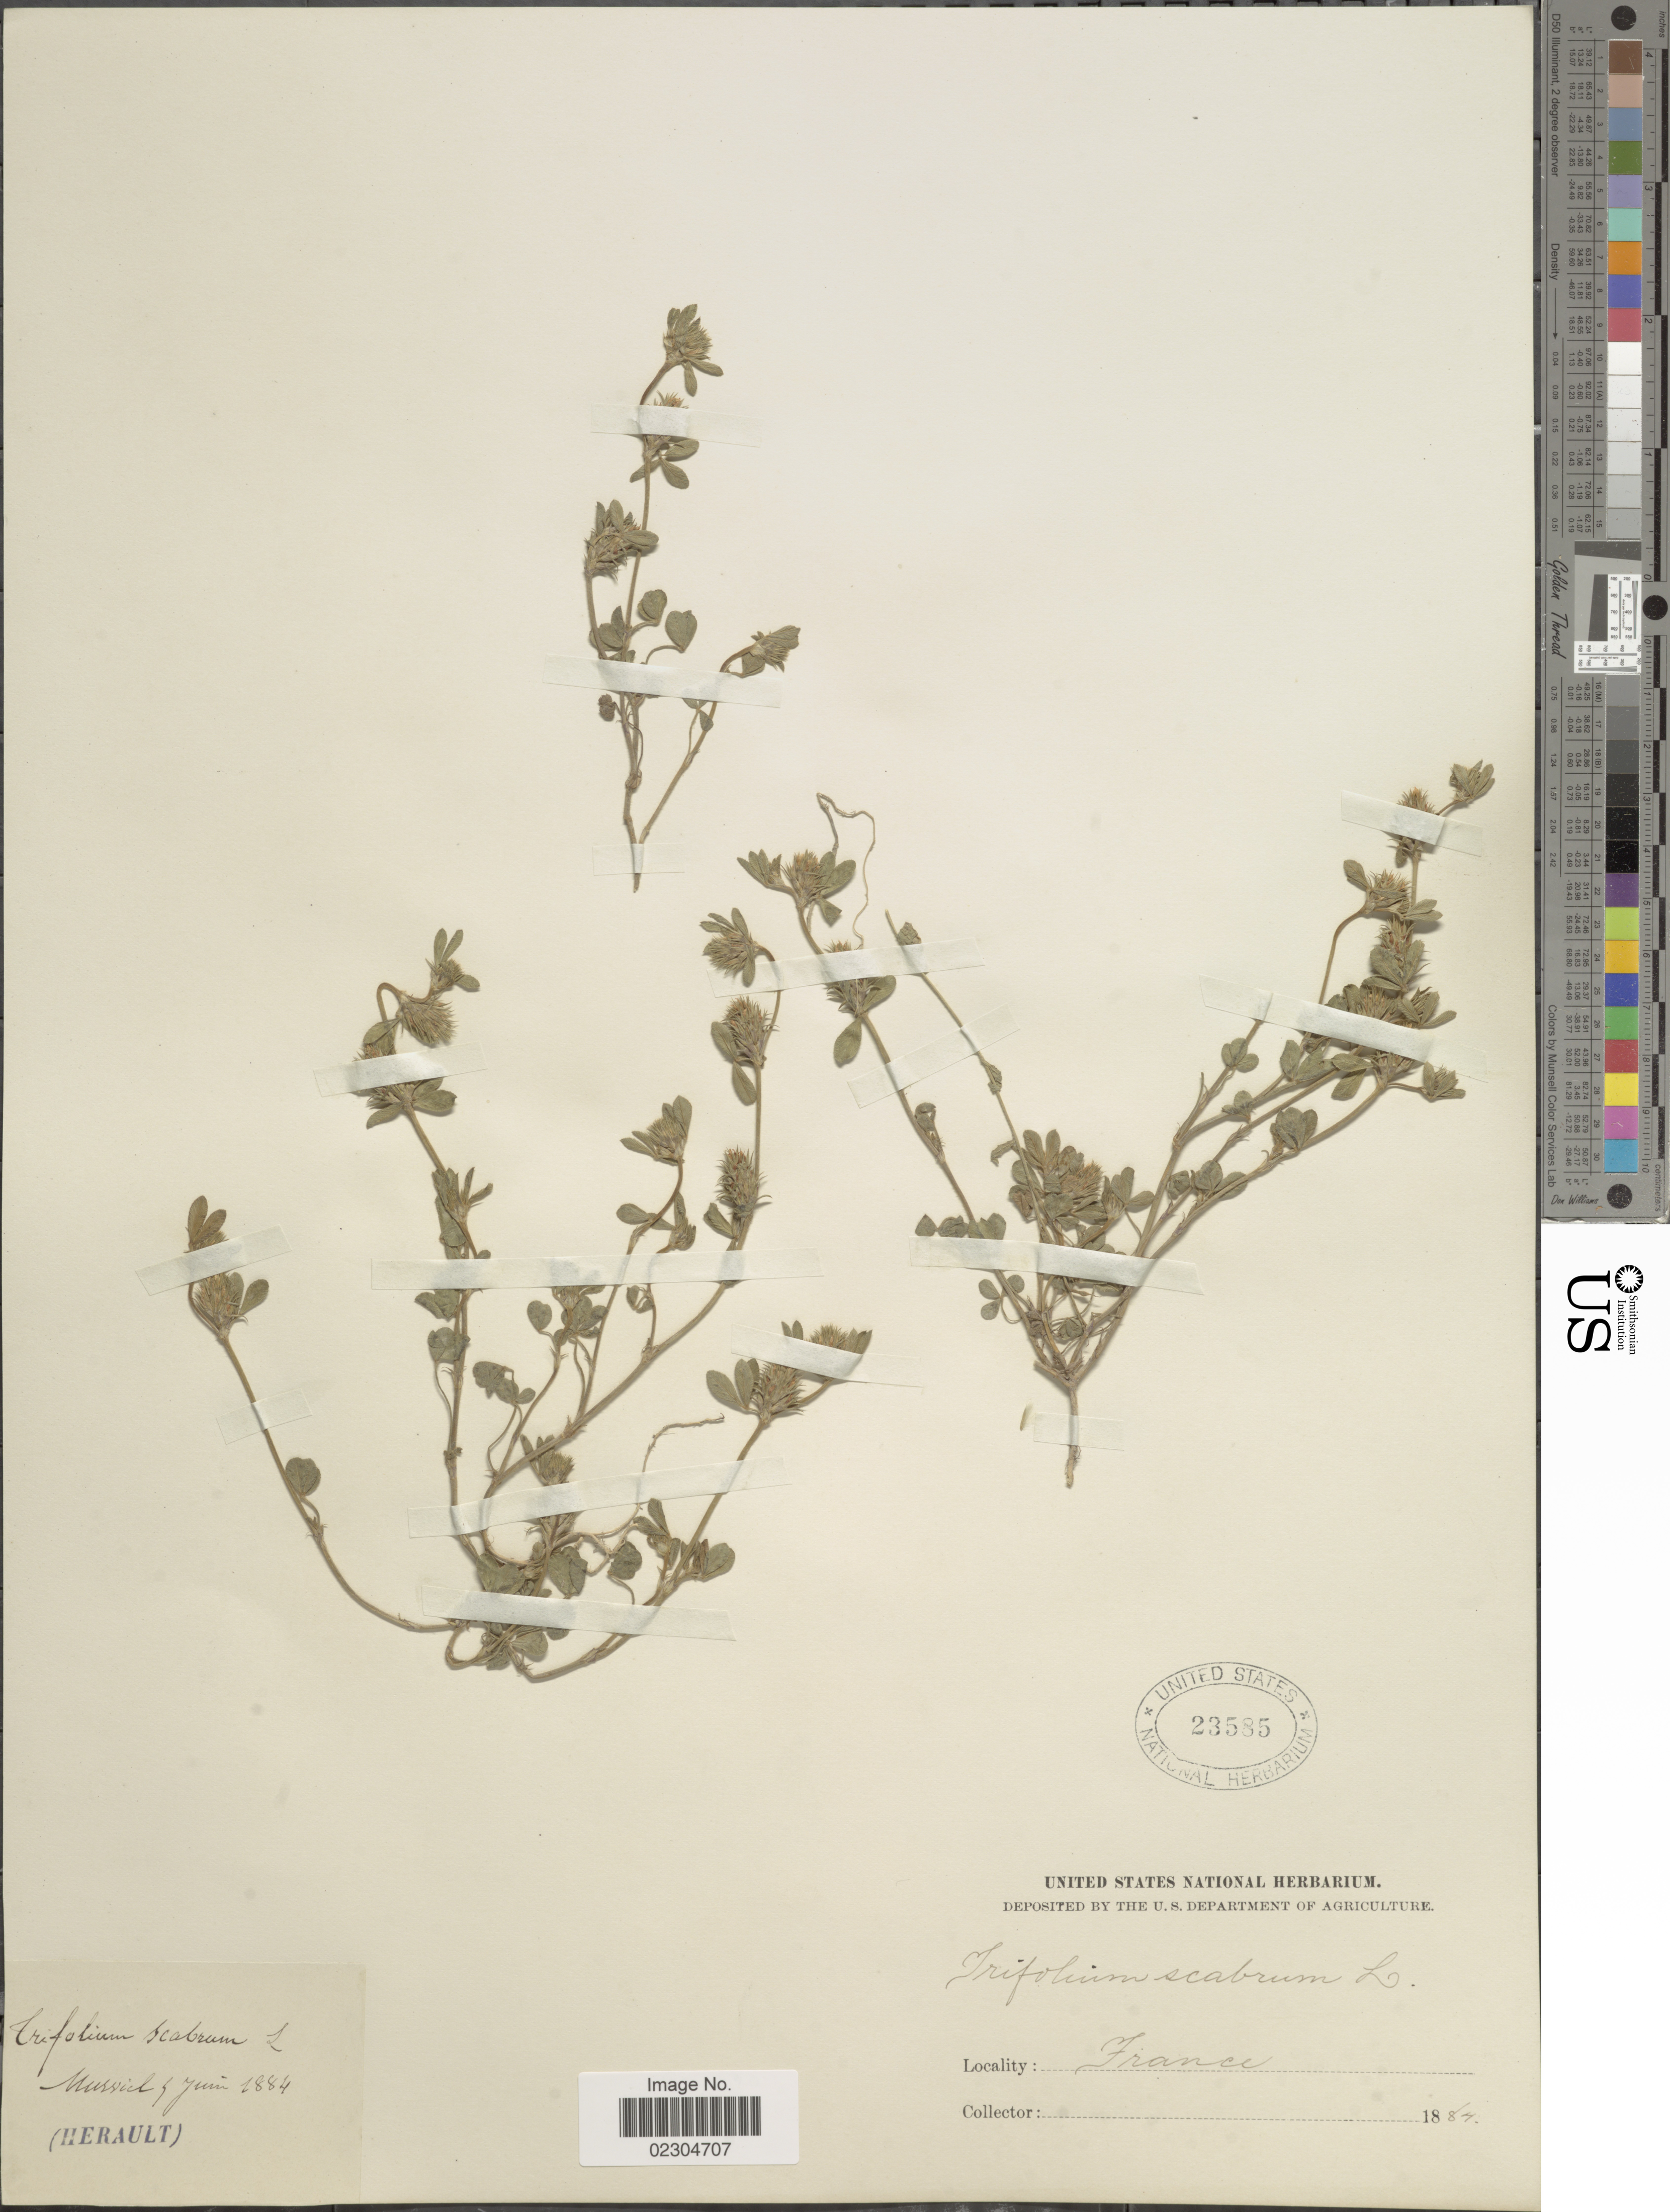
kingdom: Plantae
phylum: Tracheophyta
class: Magnoliopsida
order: Fabales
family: Fabaceae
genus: Trifolium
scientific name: Trifolium scabrum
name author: L.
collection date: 1884-06-05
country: France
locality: Nussiel [interpreted]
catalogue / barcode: US 23585